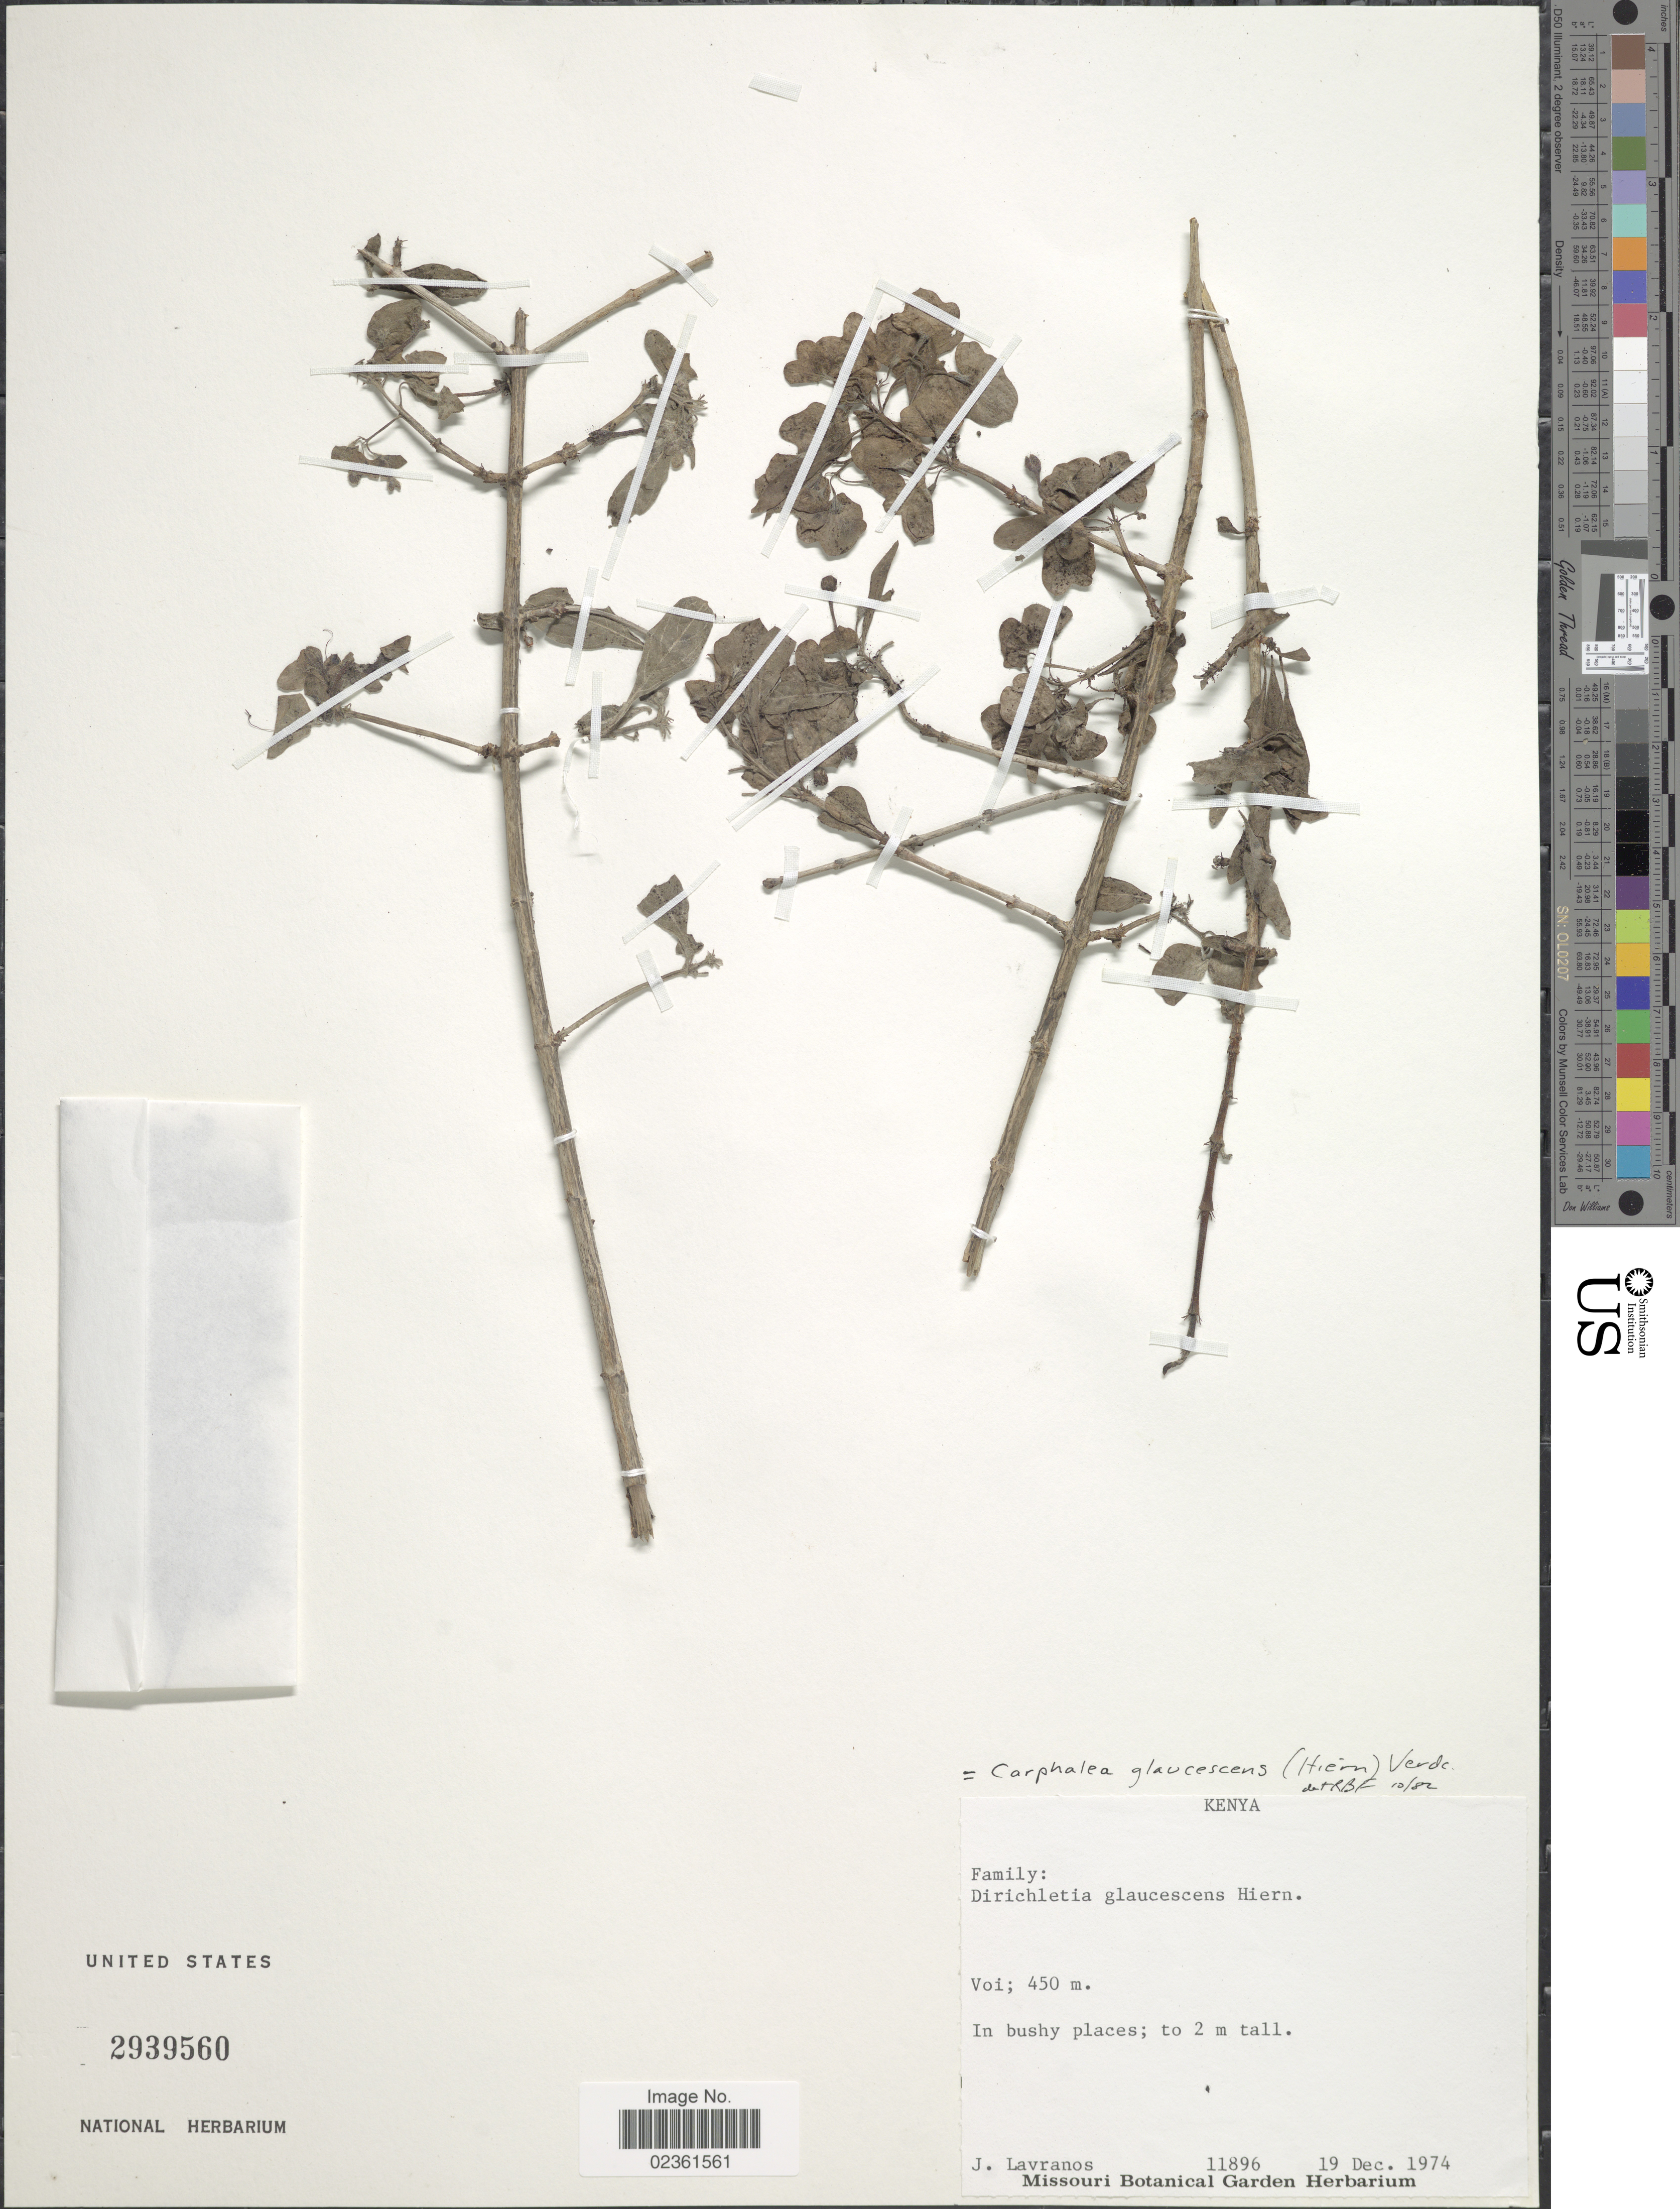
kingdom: Plantae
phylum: Tracheophyta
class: Magnoliopsida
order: Gentianales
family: Rubiaceae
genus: Carphalea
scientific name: Carphalea glaucescens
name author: (Hiern) Verdc.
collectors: J. Lavranos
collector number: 11896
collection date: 1974-12-19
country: Kenya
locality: Voi.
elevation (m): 450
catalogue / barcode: US 2939560